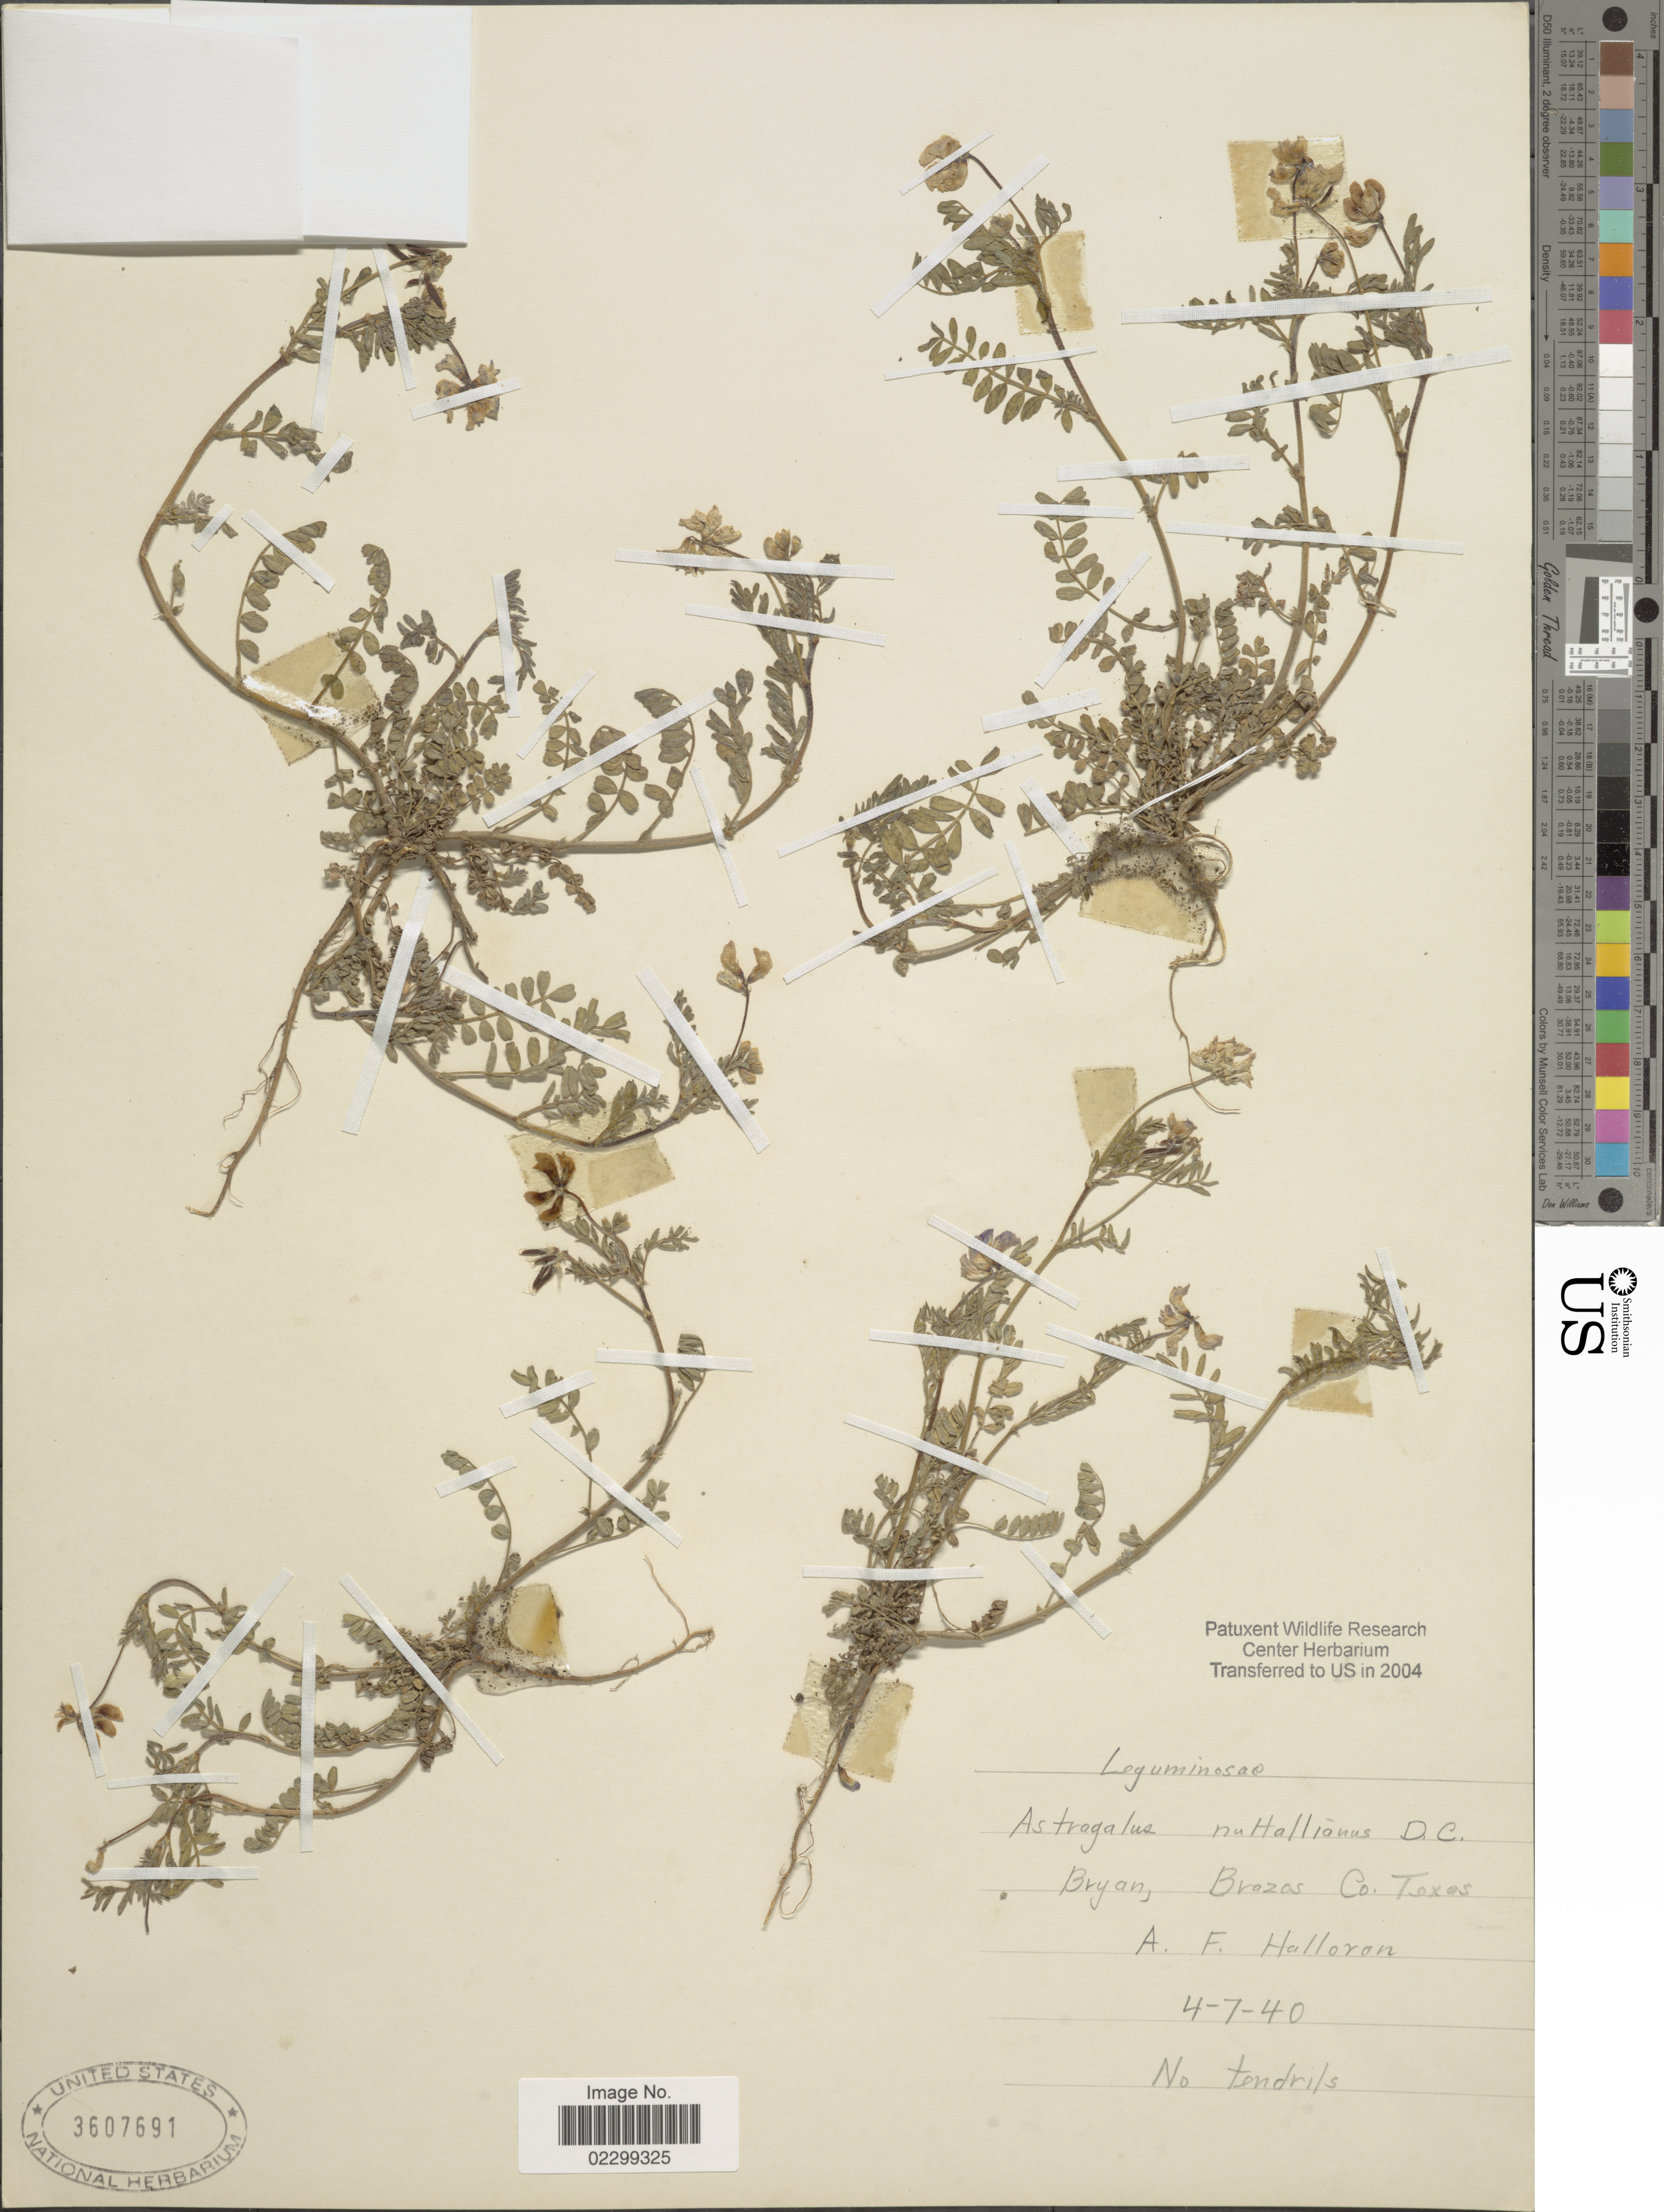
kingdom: Plantae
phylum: Tracheophyta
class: Magnoliopsida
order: Fabales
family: Fabaceae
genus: Astragalus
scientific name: Astragalus austrinus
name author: (Small) O.E. Schulz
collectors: A. Halloran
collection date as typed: Transcribed d/m/y: 7/4/40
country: United States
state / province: Texas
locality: Bryan, Brozas Co.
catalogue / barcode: US 3607691